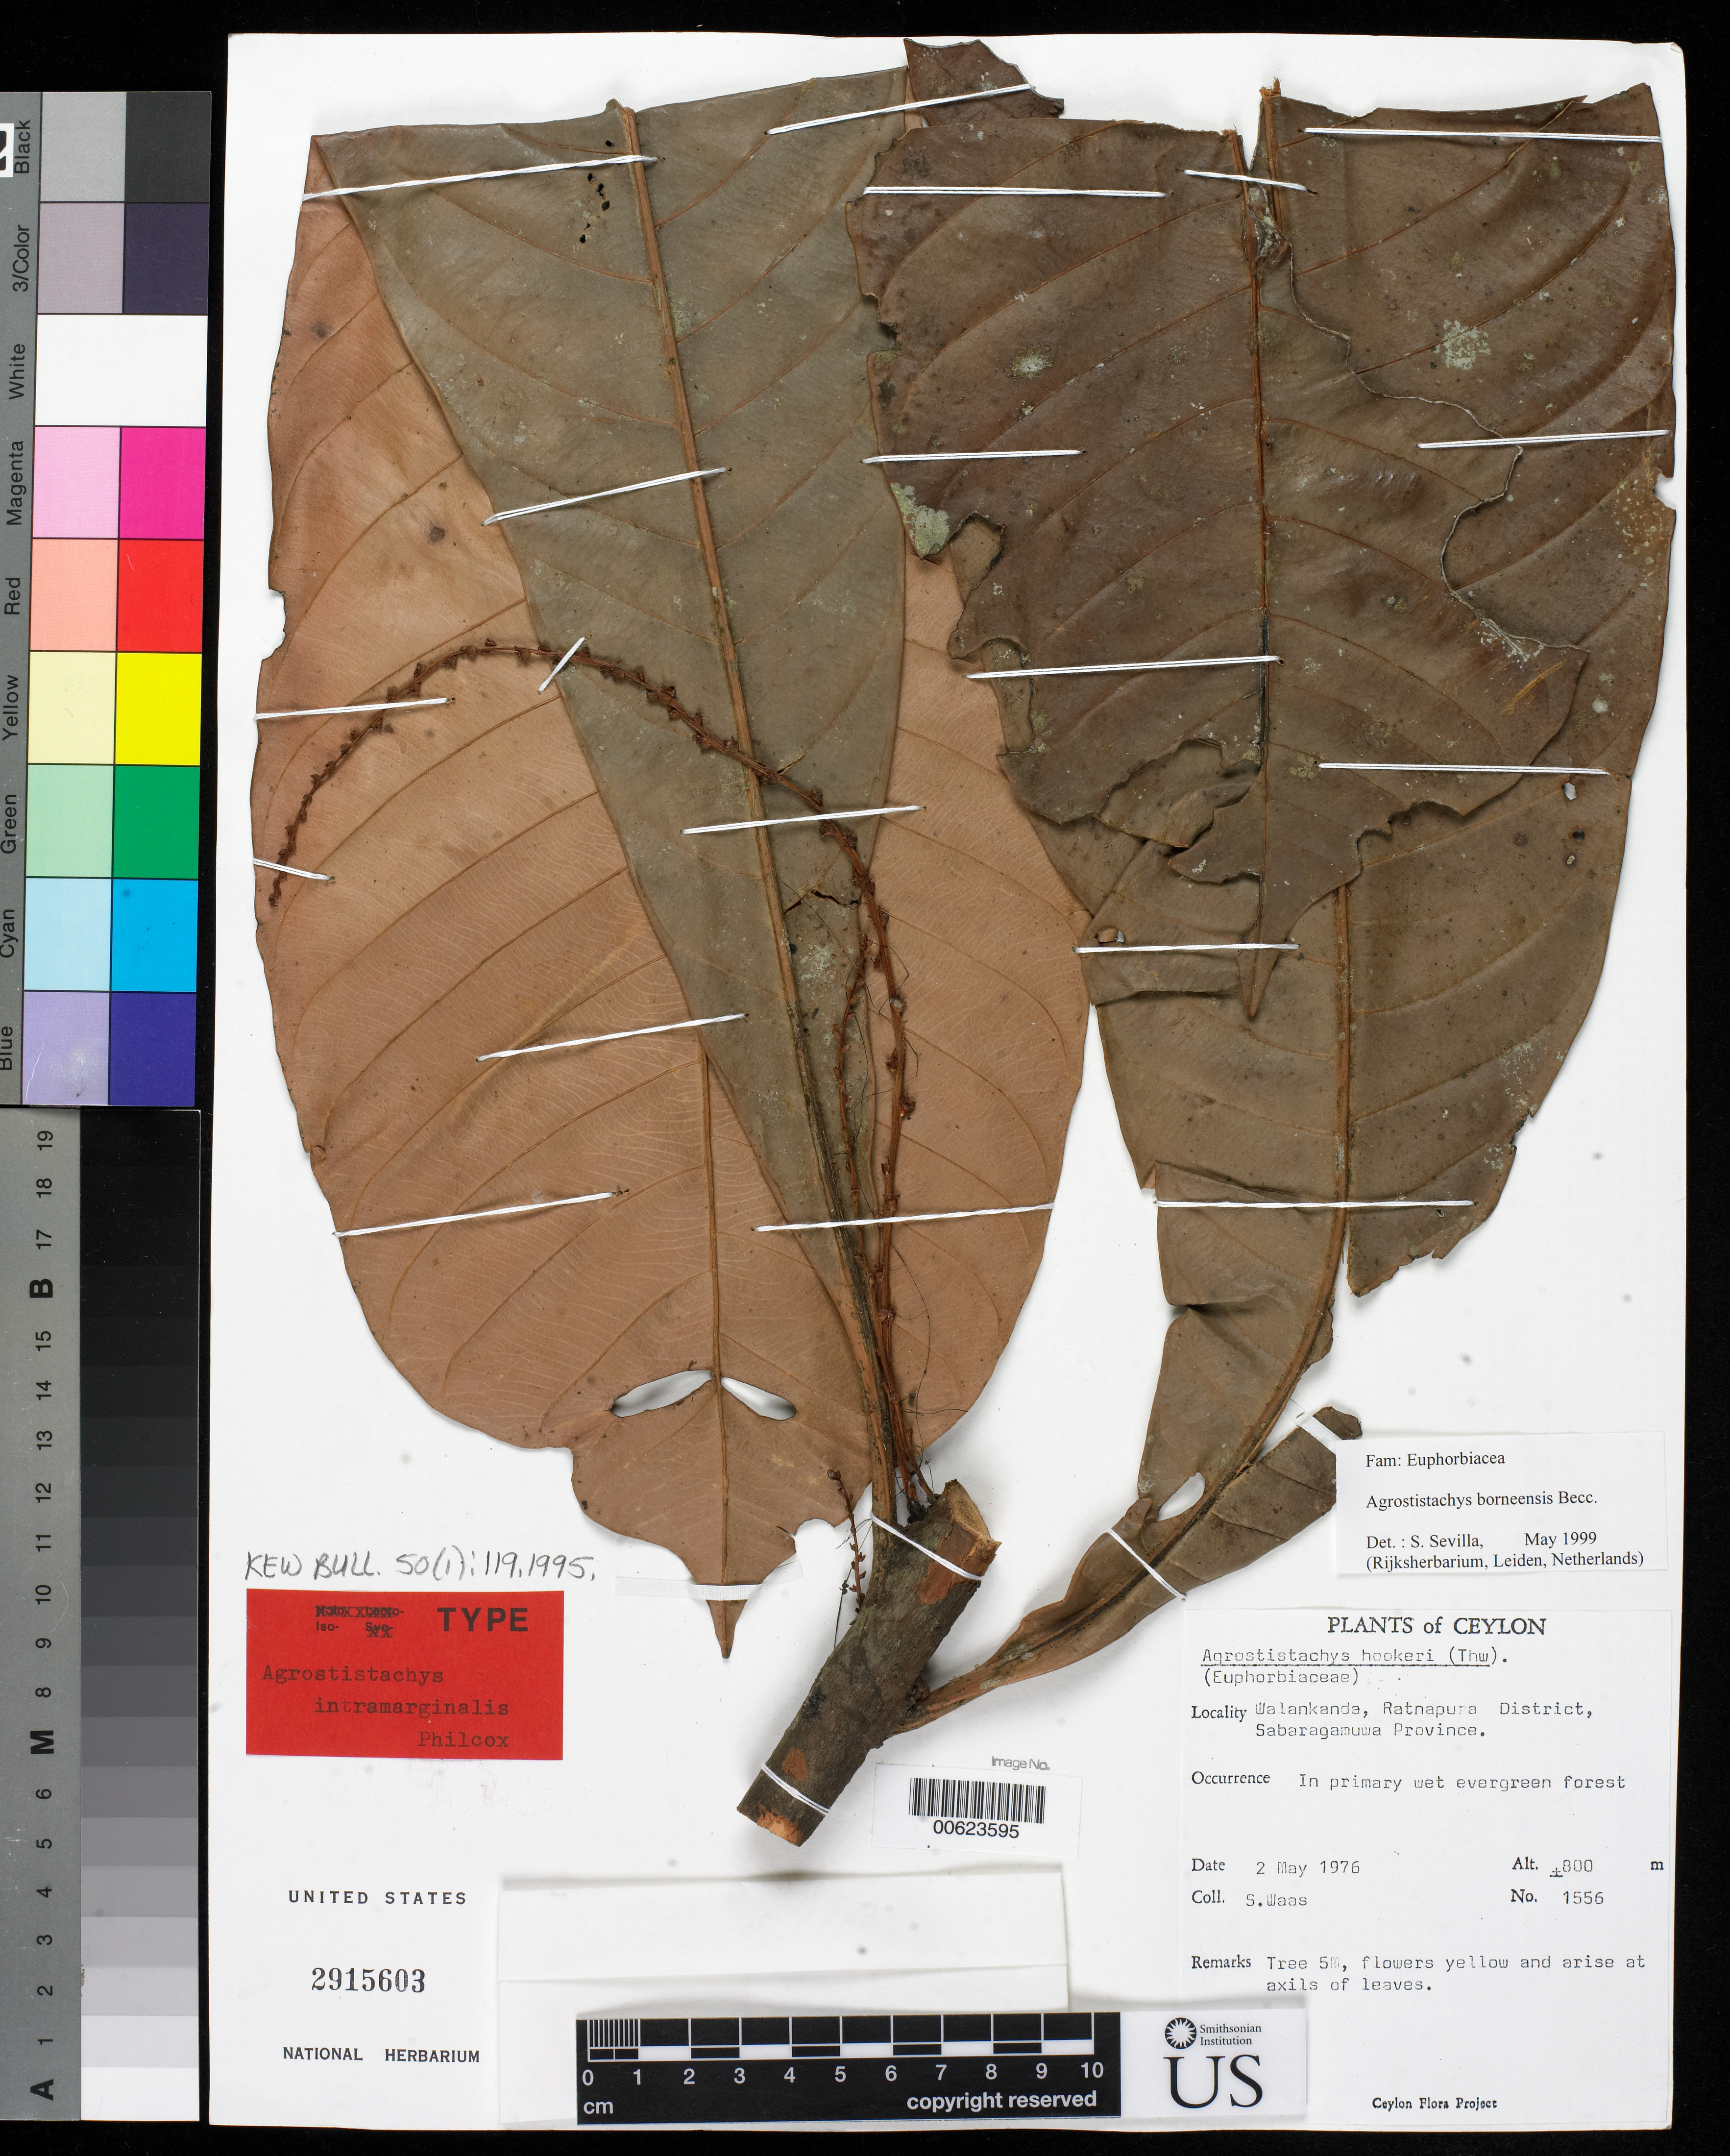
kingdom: Plantae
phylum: Tracheophyta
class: Magnoliopsida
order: Malpighiales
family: Euphorbiaceae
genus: Agrostistachys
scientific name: Agrostistachys intramarginalis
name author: Philcox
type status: Isotype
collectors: S. Waas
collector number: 1556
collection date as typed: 02 May 1976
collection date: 1976-05-02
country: Sri Lanka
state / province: Sabaragamuwa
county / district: Ratnapura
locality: Walankanda.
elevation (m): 800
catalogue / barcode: US 2915603